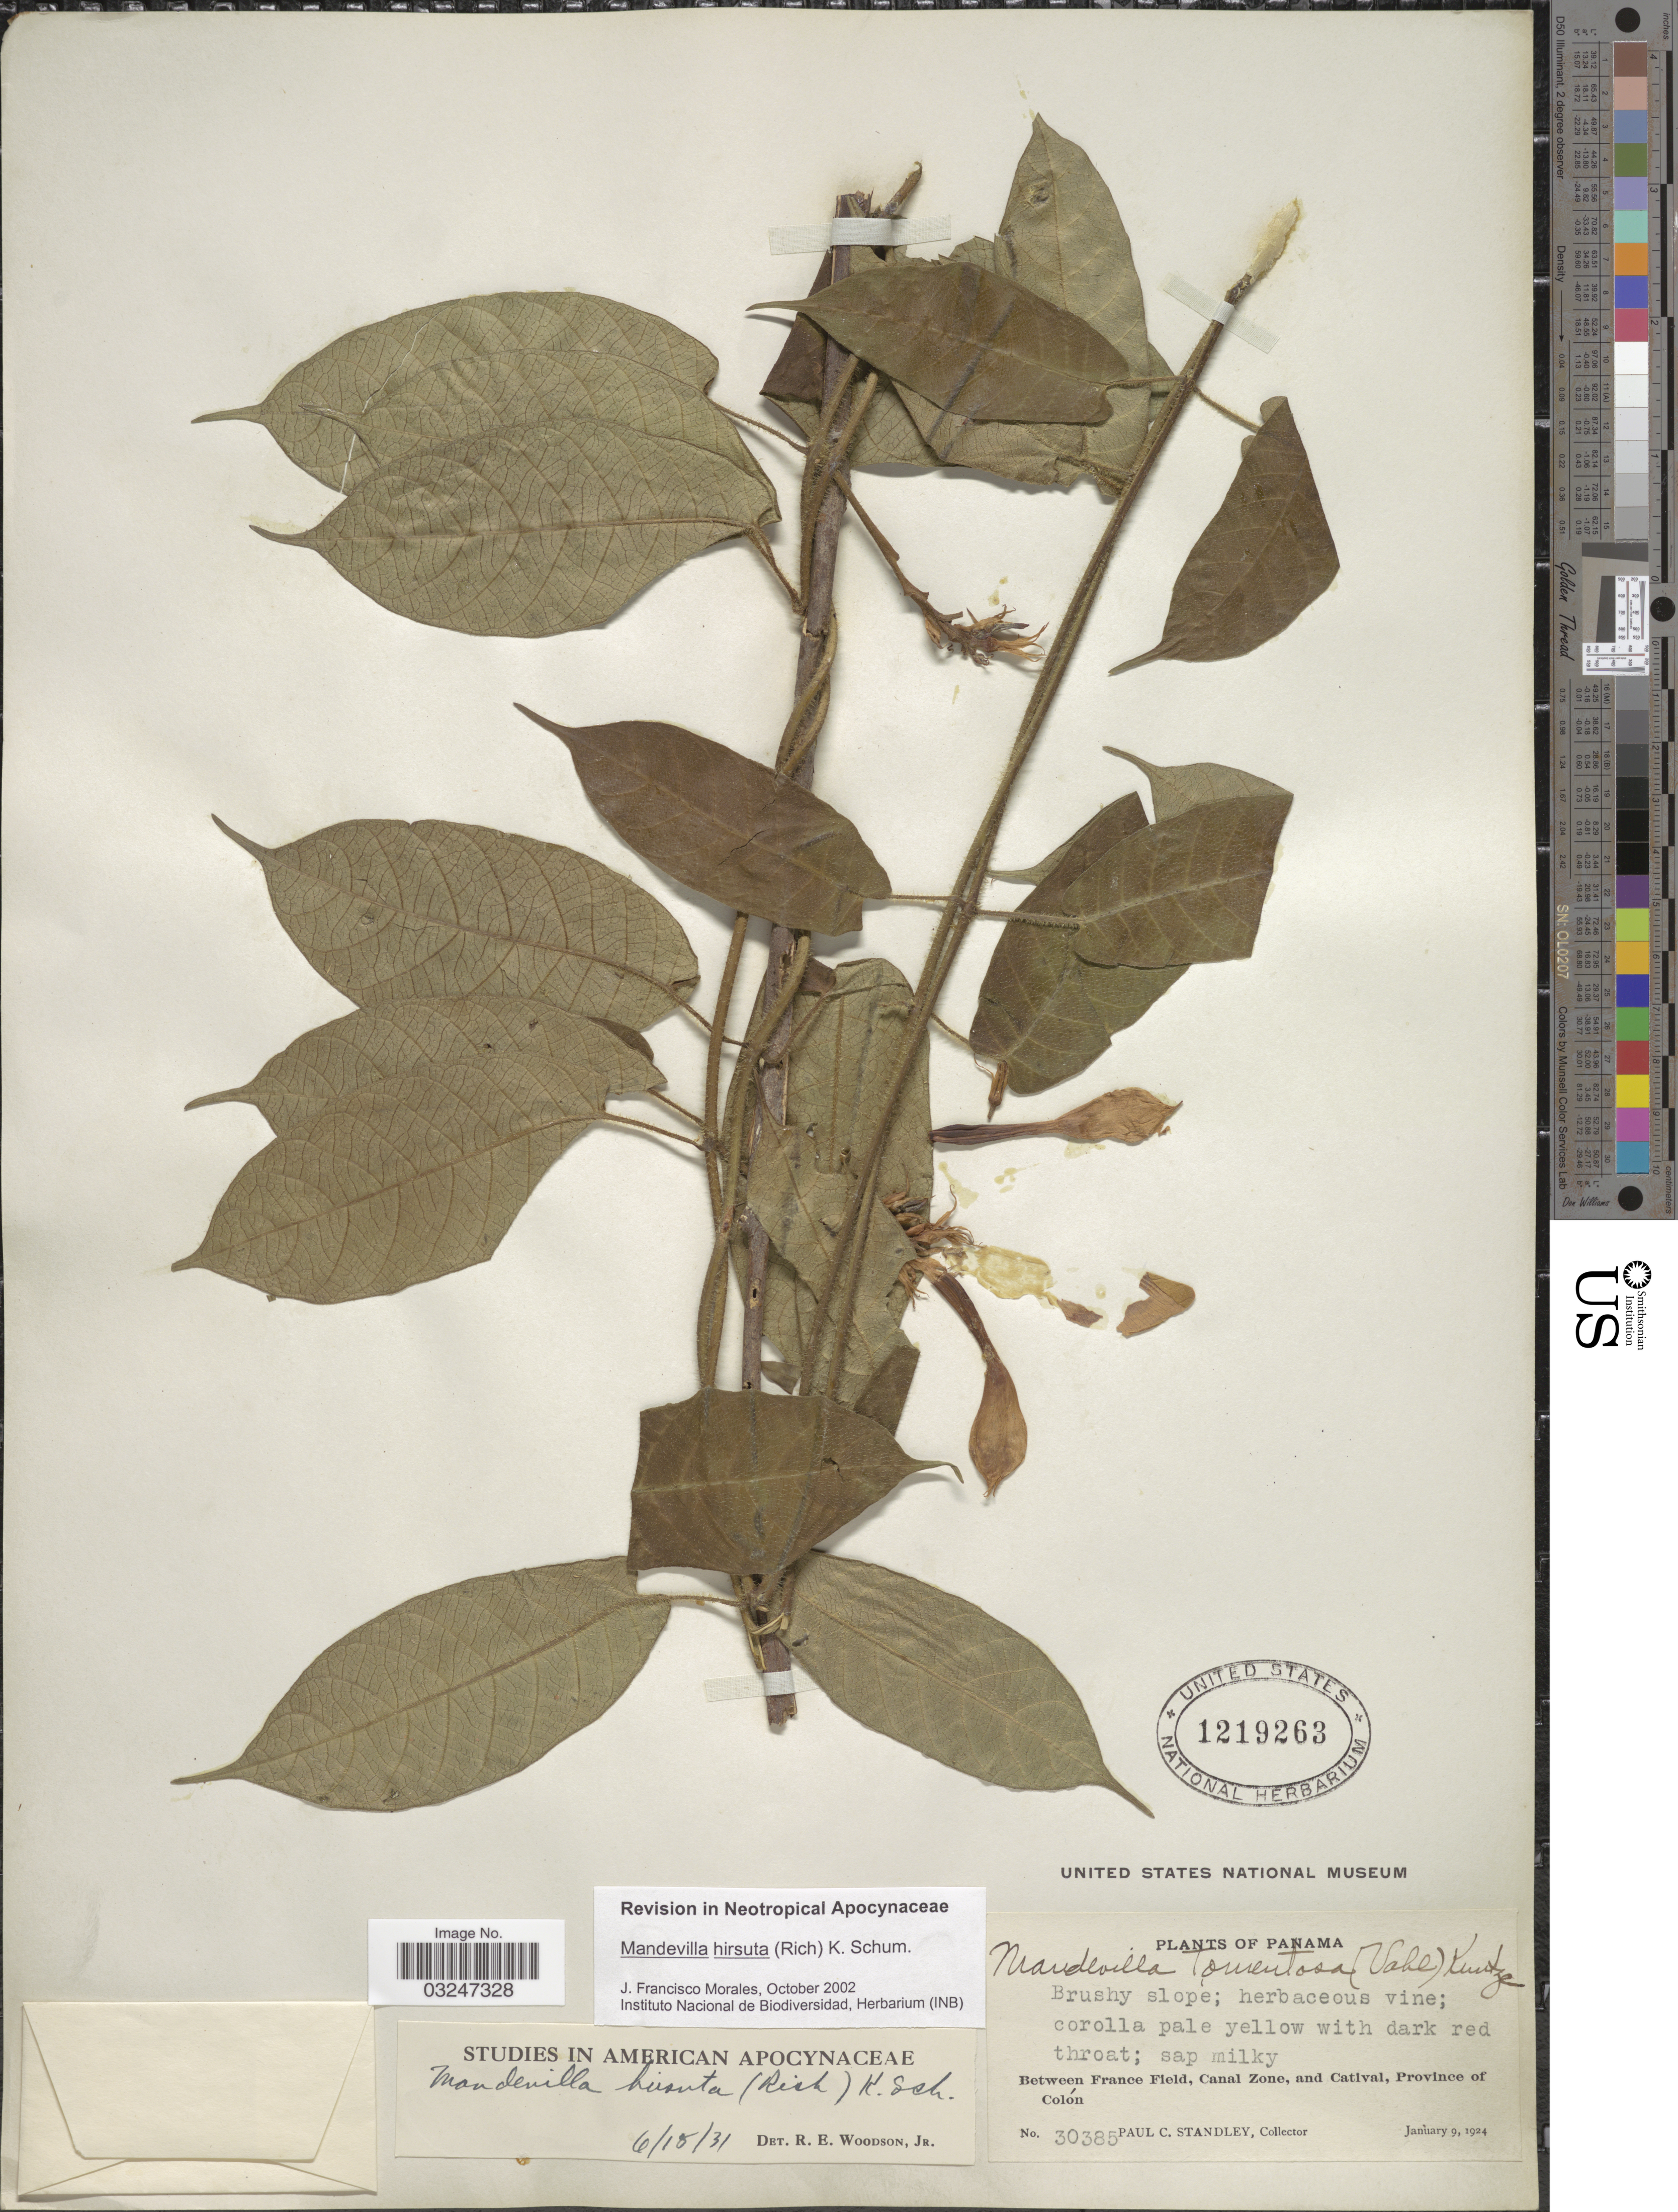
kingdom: Plantae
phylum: Tracheophyta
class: Magnoliopsida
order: Gentianales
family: Apocynaceae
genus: Mandevilla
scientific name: Mandevilla hirsuta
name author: (Rich.) K. Schum.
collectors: P. C. Standley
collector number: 30385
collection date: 1924-01-09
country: Panama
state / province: Colón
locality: Between France Field, Canal Zone, and Catival, Province of Colón.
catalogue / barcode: US 1219263